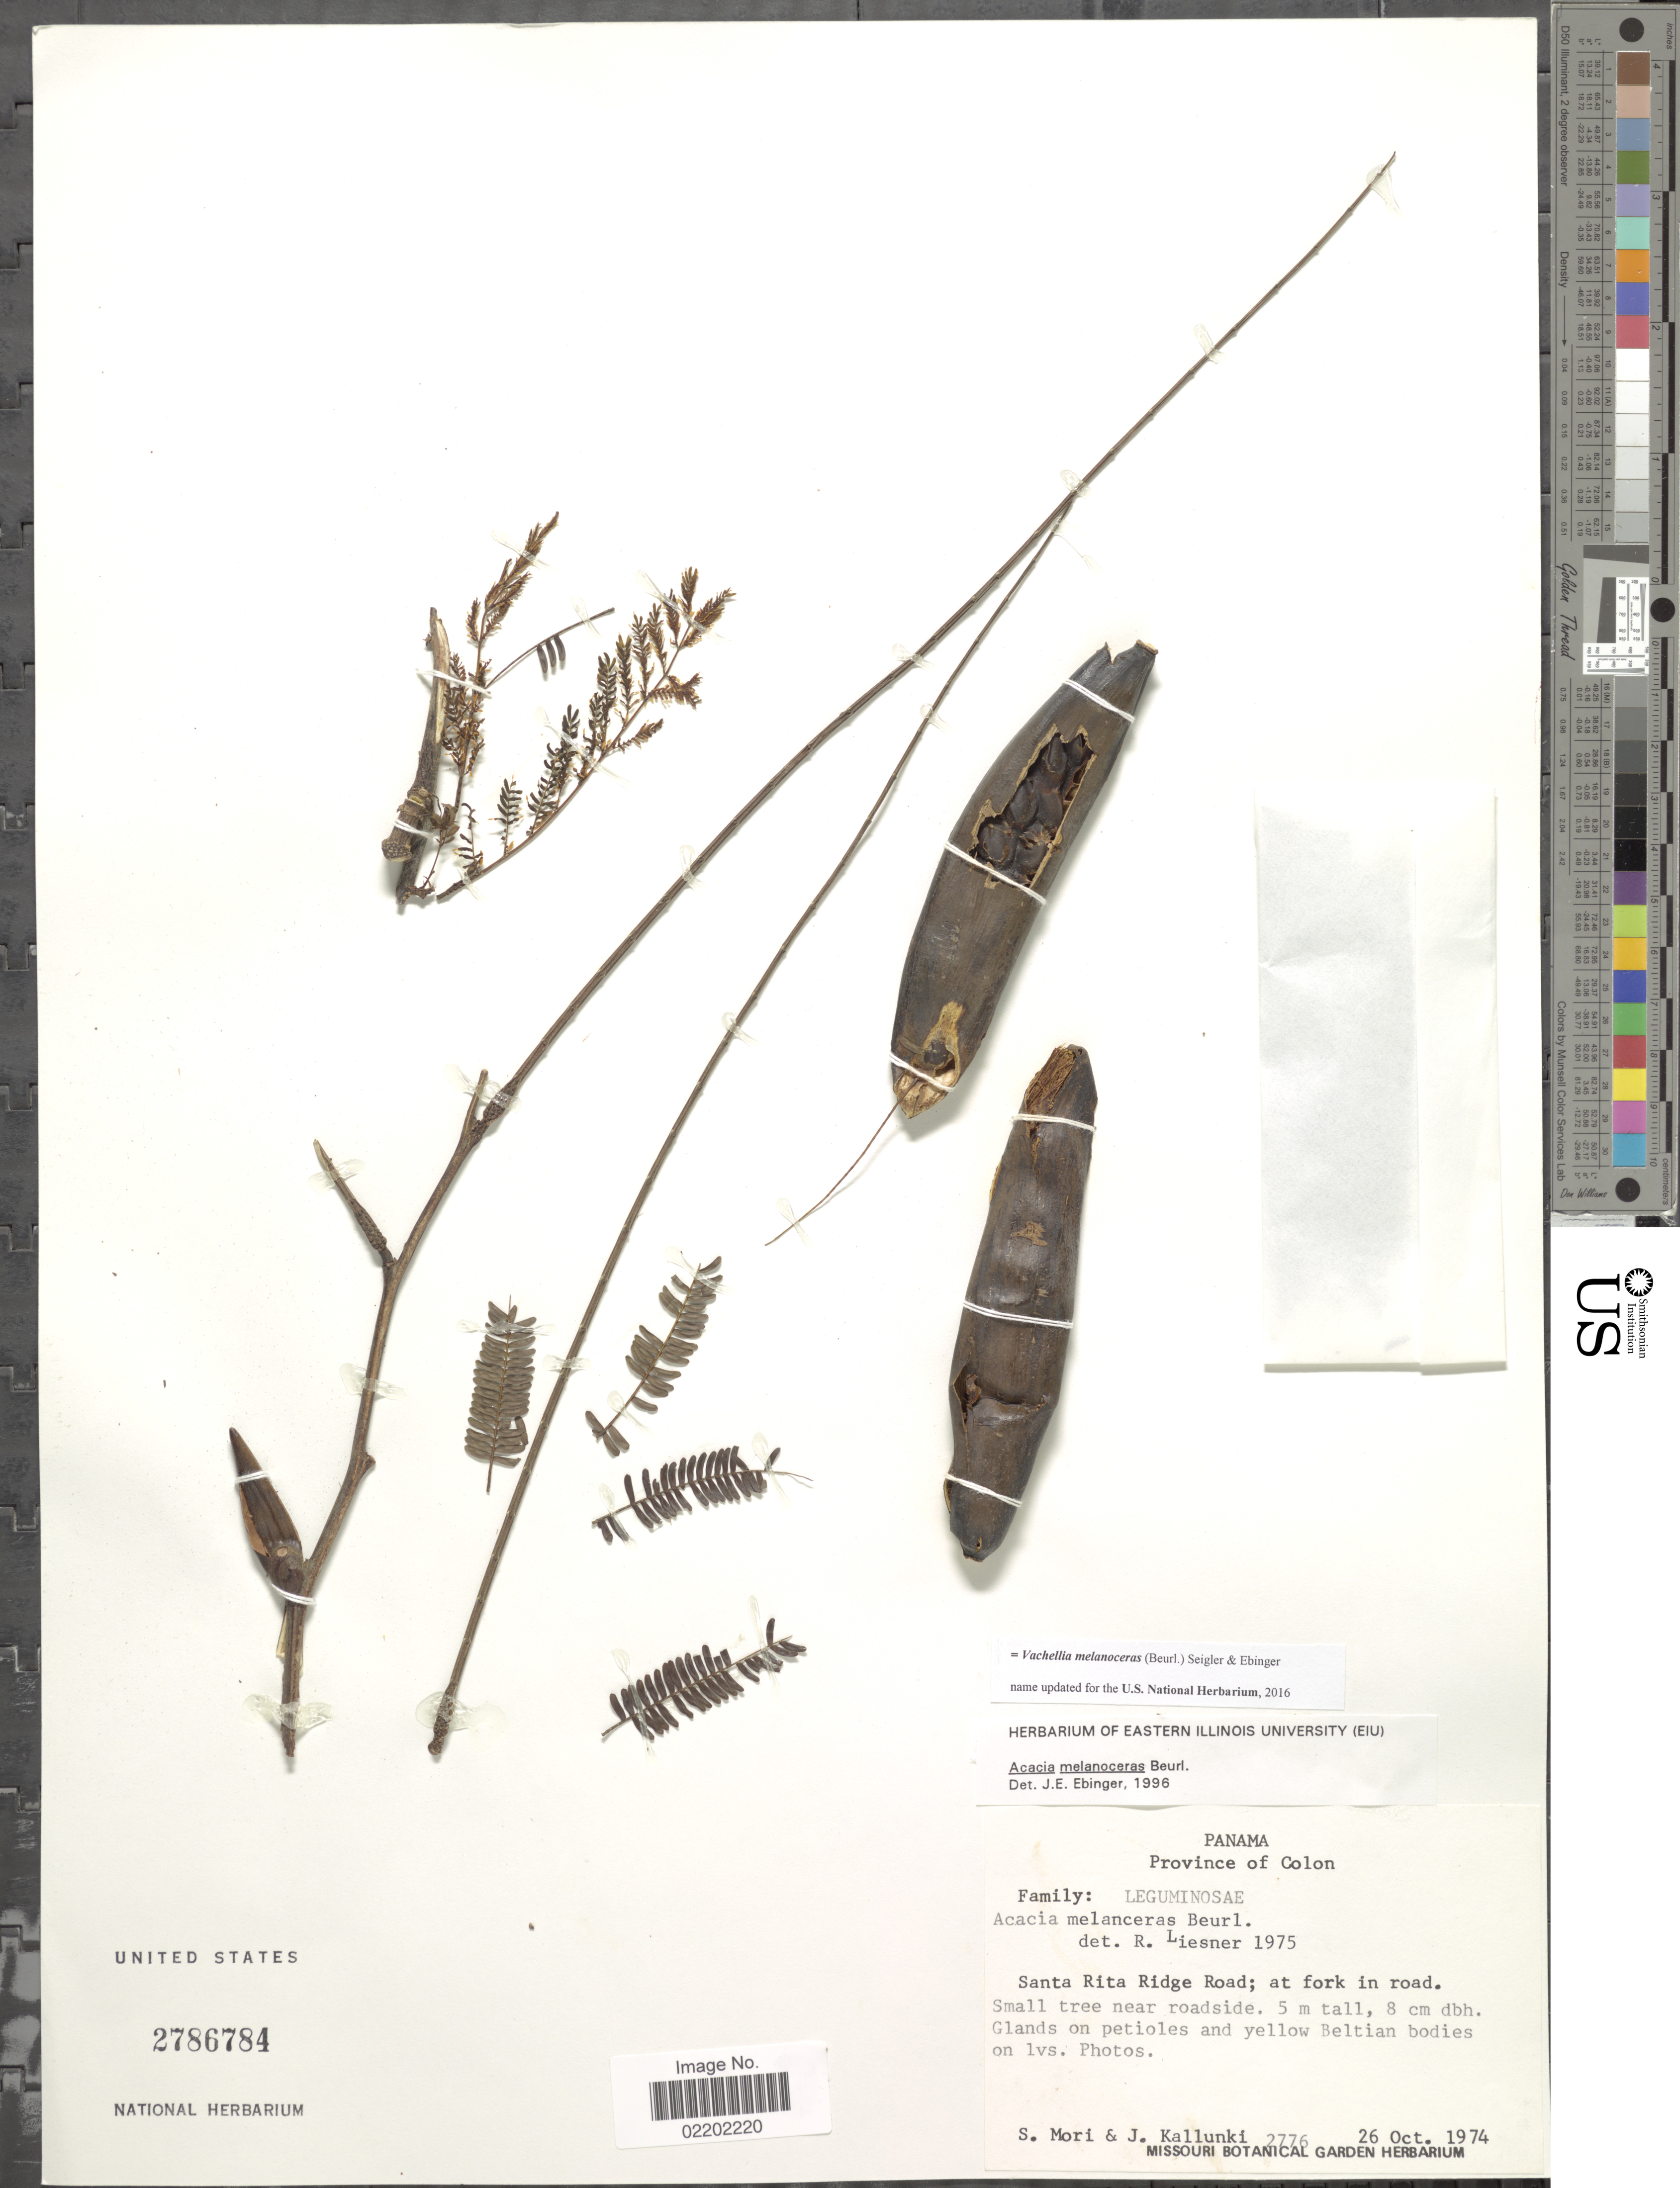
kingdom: Plantae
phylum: Tracheophyta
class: Magnoliopsida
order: Fabales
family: Fabaceae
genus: Vachellia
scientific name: Vachellia melanoceras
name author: (Beurl.) Seigler & Ebinger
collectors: S. Mori & J. Kallunki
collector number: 2776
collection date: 1974-10-26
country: Panama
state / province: Colón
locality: Province of Colon, Santa Rita Ridge Road; at fork in road, Small tree near roadside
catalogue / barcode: US 2786784